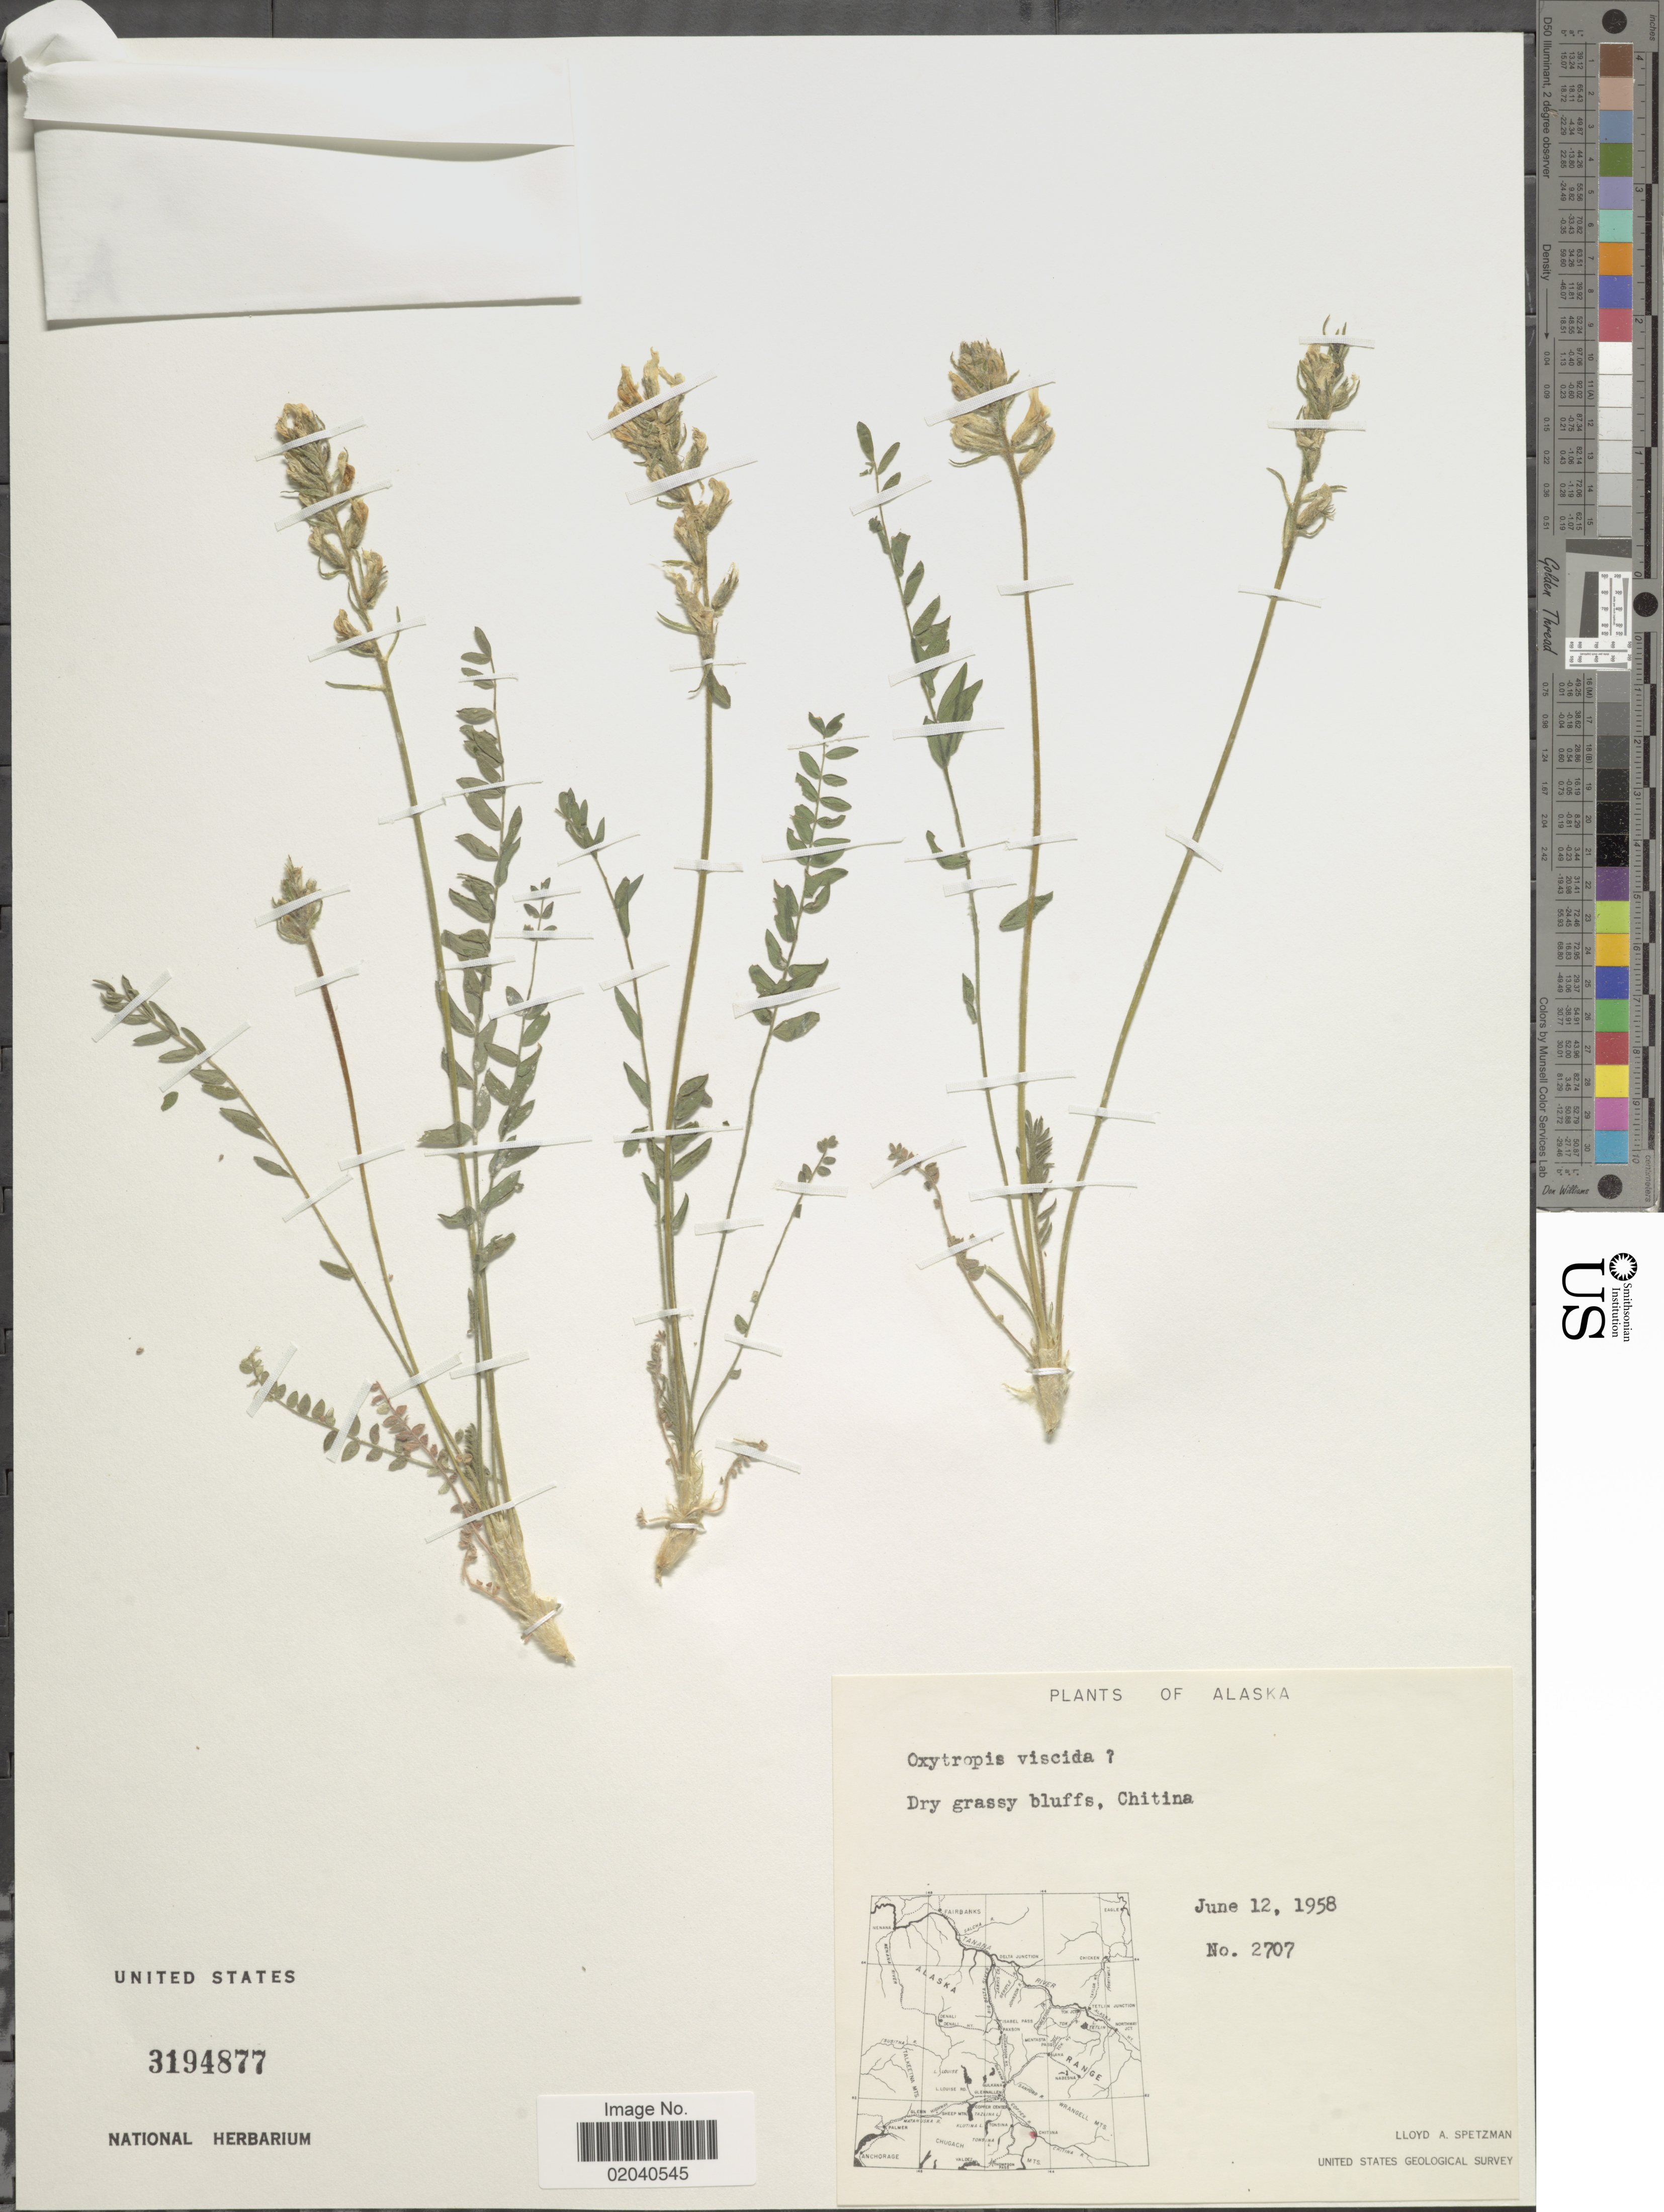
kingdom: Plantae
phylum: Tracheophyta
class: Magnoliopsida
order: Fabales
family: Fabaceae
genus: Oxytropis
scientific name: Oxytropis viscida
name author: Nutt.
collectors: L. Spetzman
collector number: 2707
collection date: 1958-06-12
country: United States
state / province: Alaska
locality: Chitina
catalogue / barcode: US 3194877